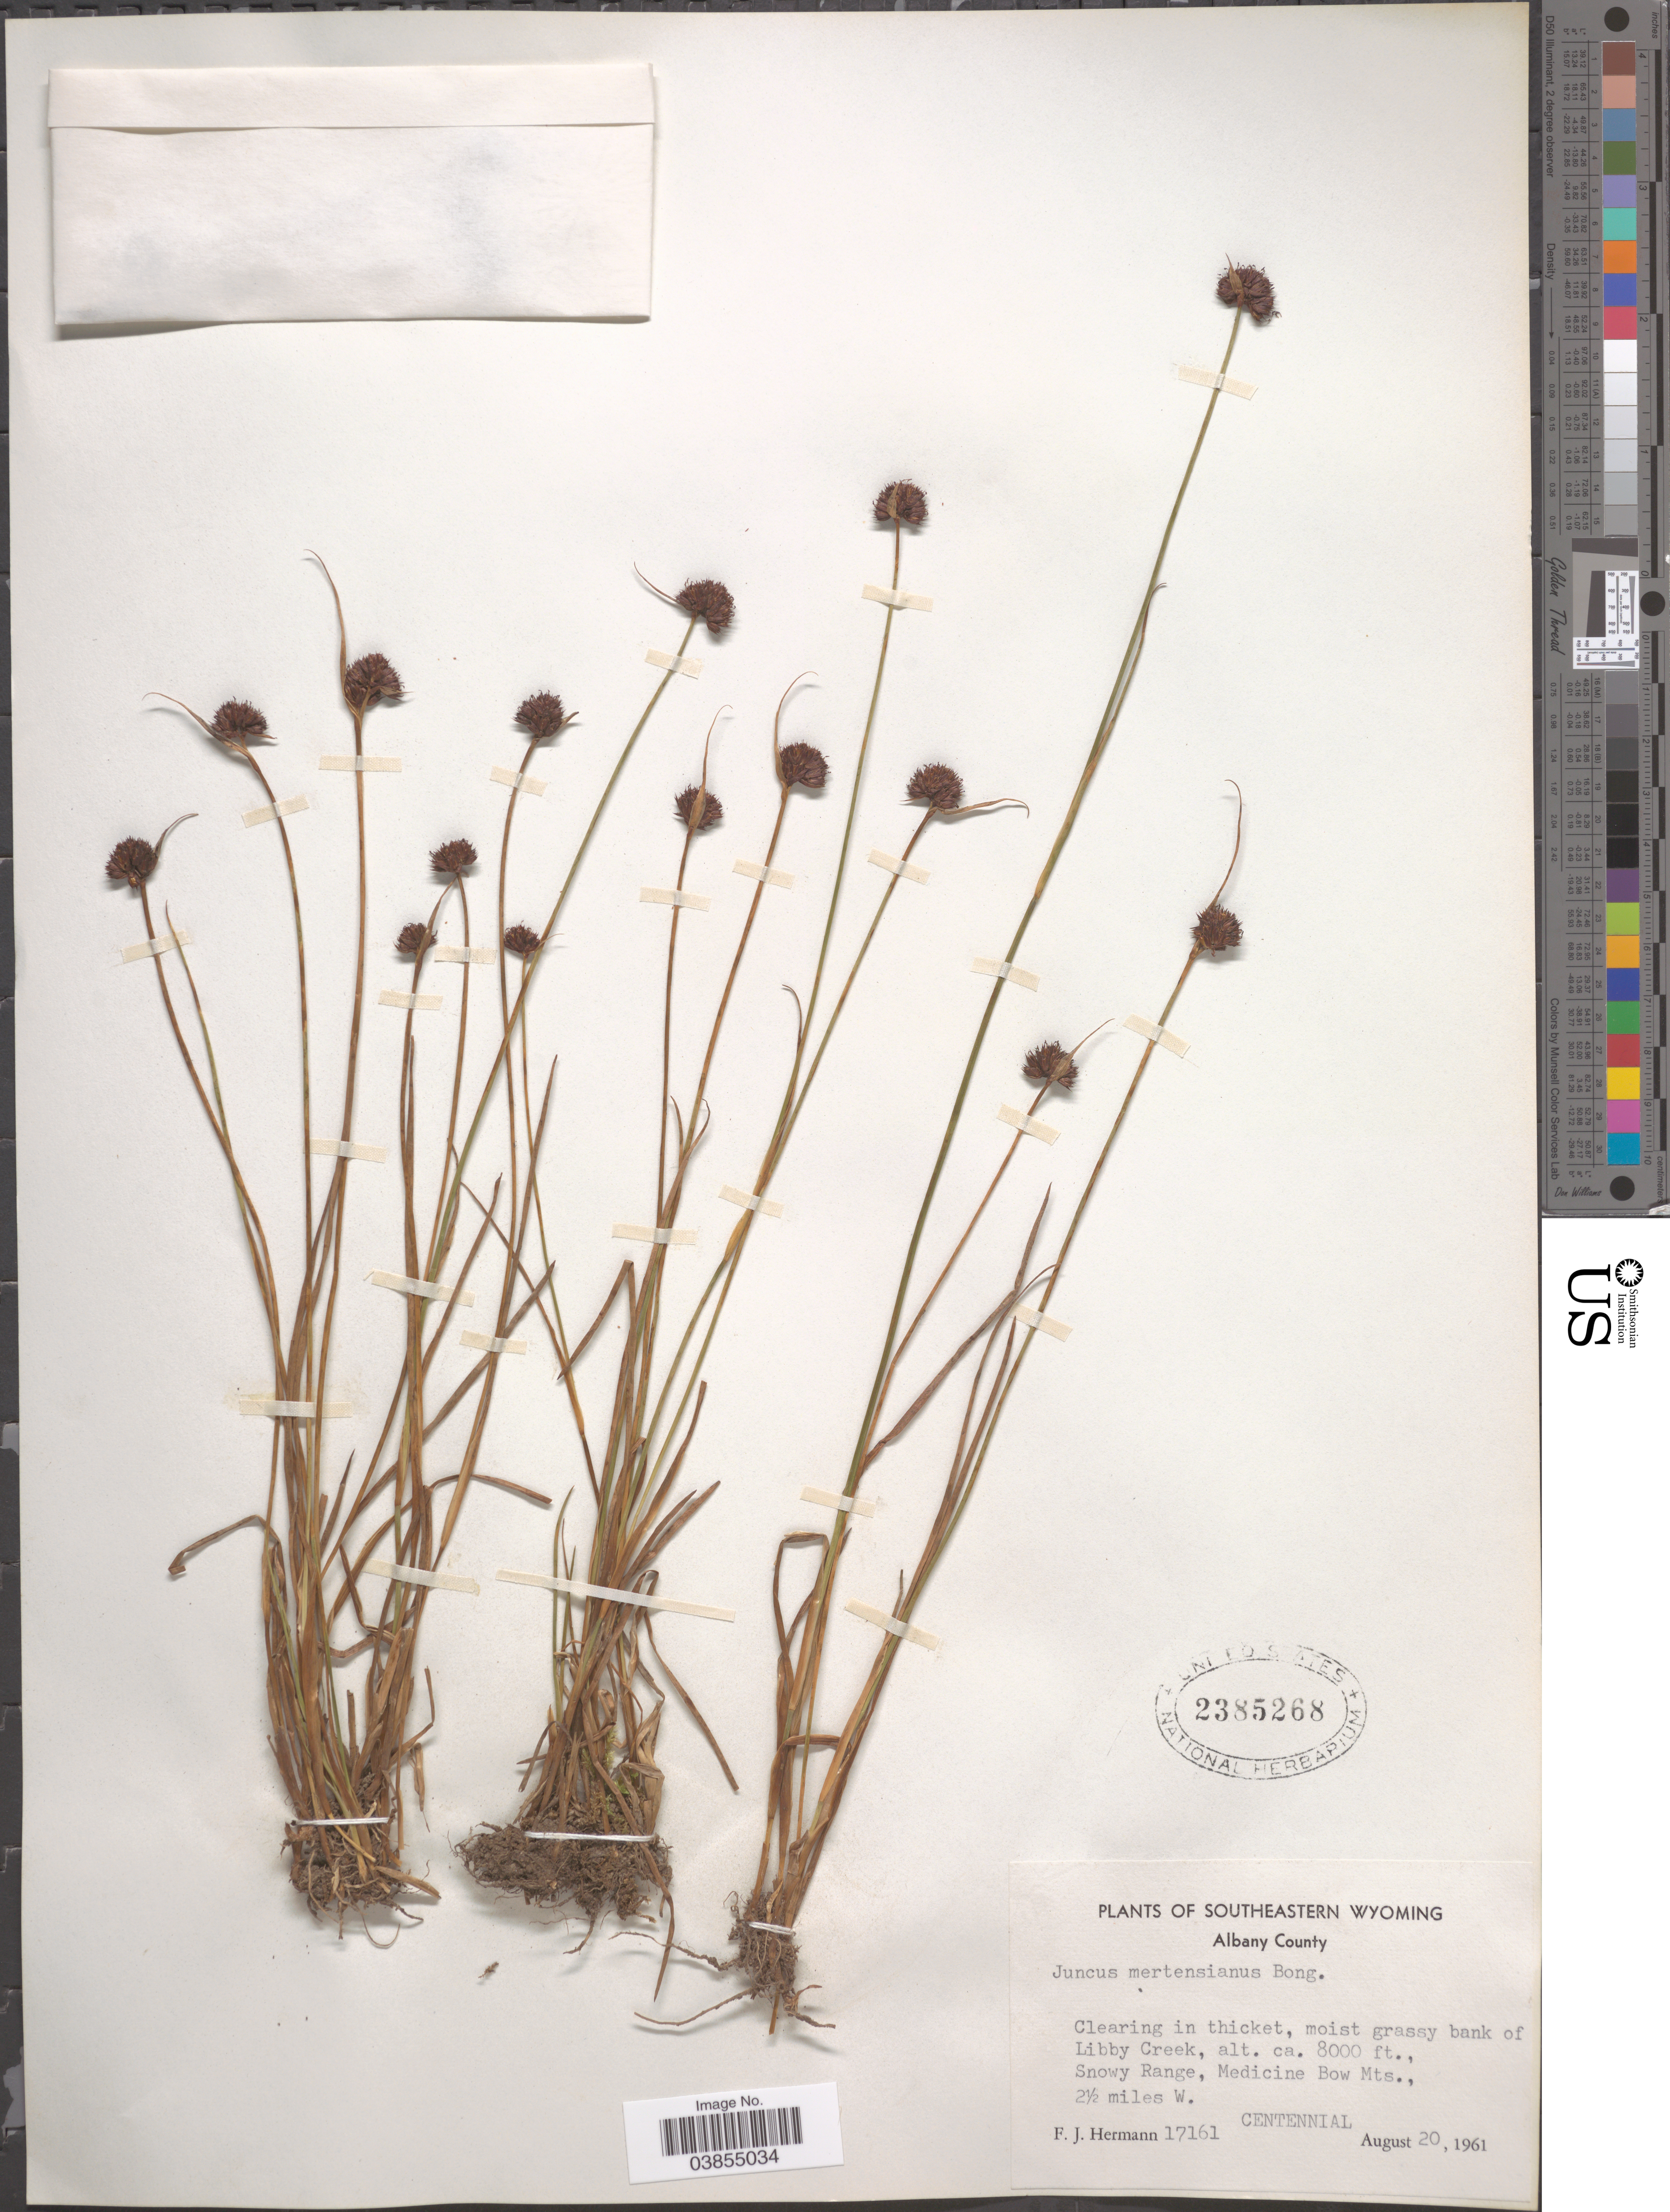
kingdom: Plantae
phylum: Tracheophyta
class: Liliopsida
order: Poales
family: Juncaceae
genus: Juncus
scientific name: Juncus mertensianus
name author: Bong.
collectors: F. J. Hermann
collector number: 17161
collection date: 1961-08-20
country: United States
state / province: Wyoming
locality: Southeastern Wyoming. Albany County. Clearing in thicket, moist grassy bank of Libby Creek, Snowy Range, Medicine Bow Mts., 2½ miles W. Centennial.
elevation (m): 2438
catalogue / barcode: US 2385268